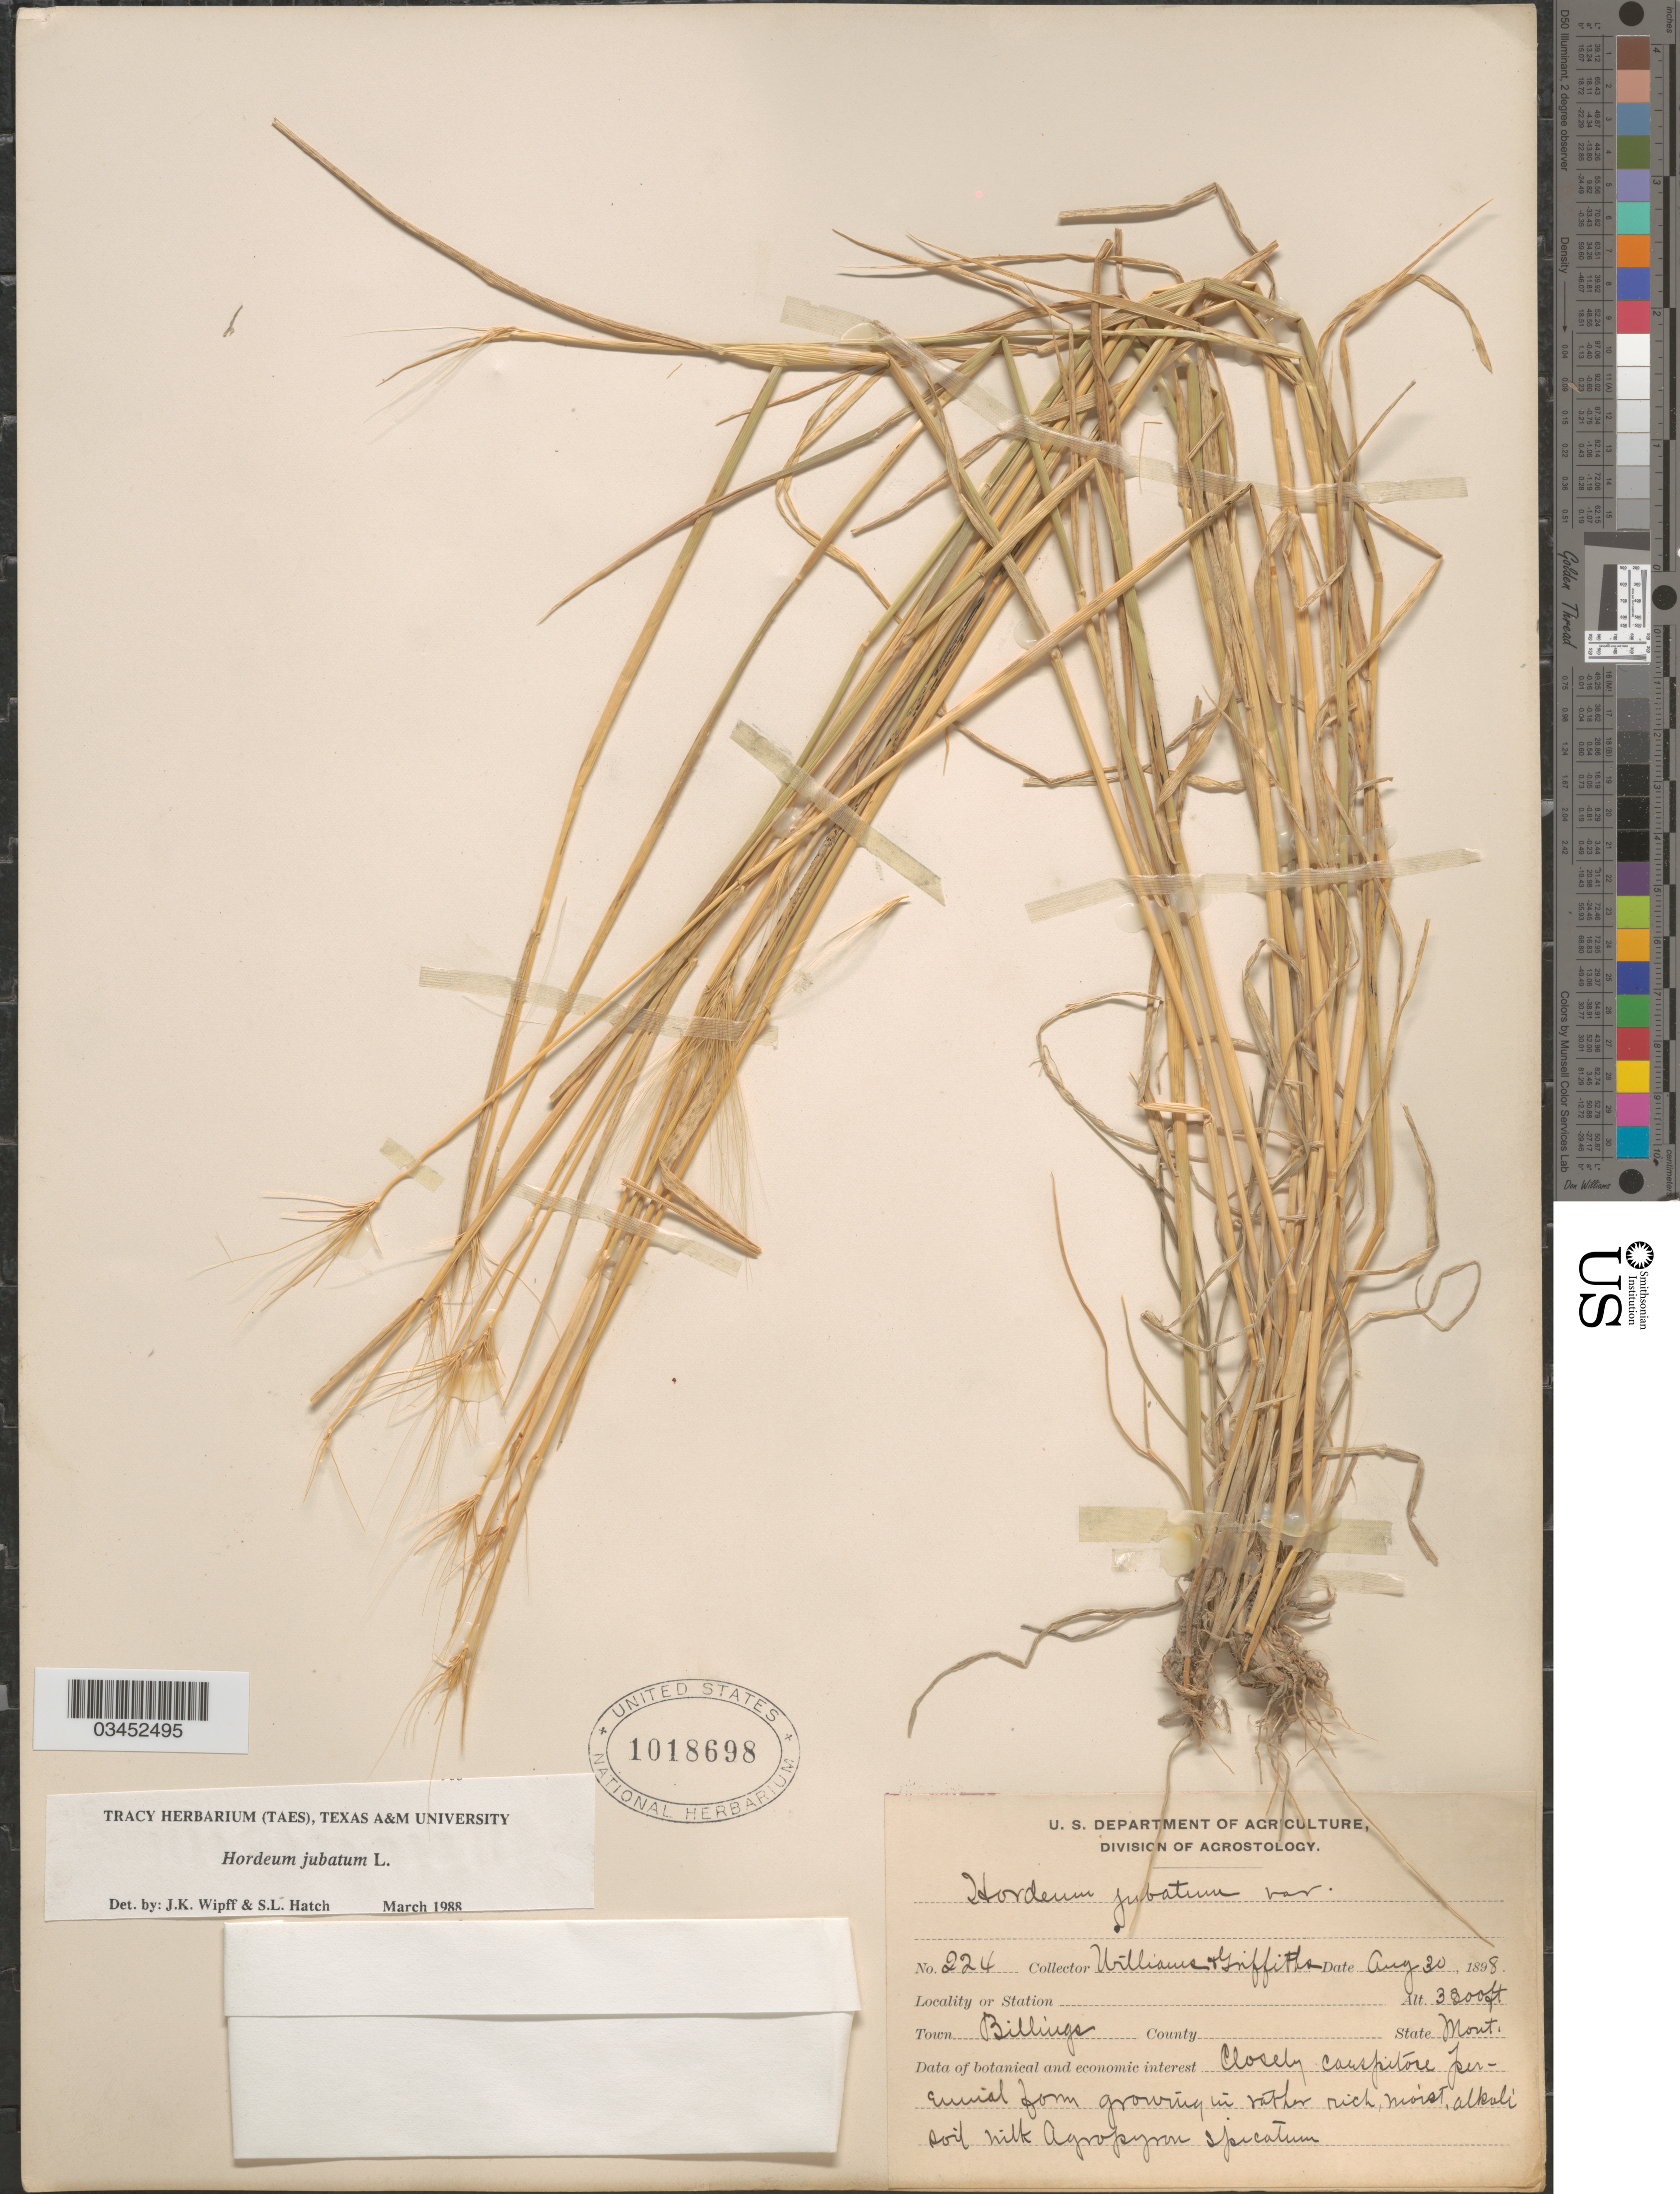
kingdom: Plantae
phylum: Tracheophyta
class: Liliopsida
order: Poales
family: Poaceae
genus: Hordeum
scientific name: Hordeum jubatum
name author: L.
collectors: -- Williams & -- Griffiths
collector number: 224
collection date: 1898-08-30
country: United States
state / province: Montana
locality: Town Billings.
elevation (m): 975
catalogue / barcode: US 1018698